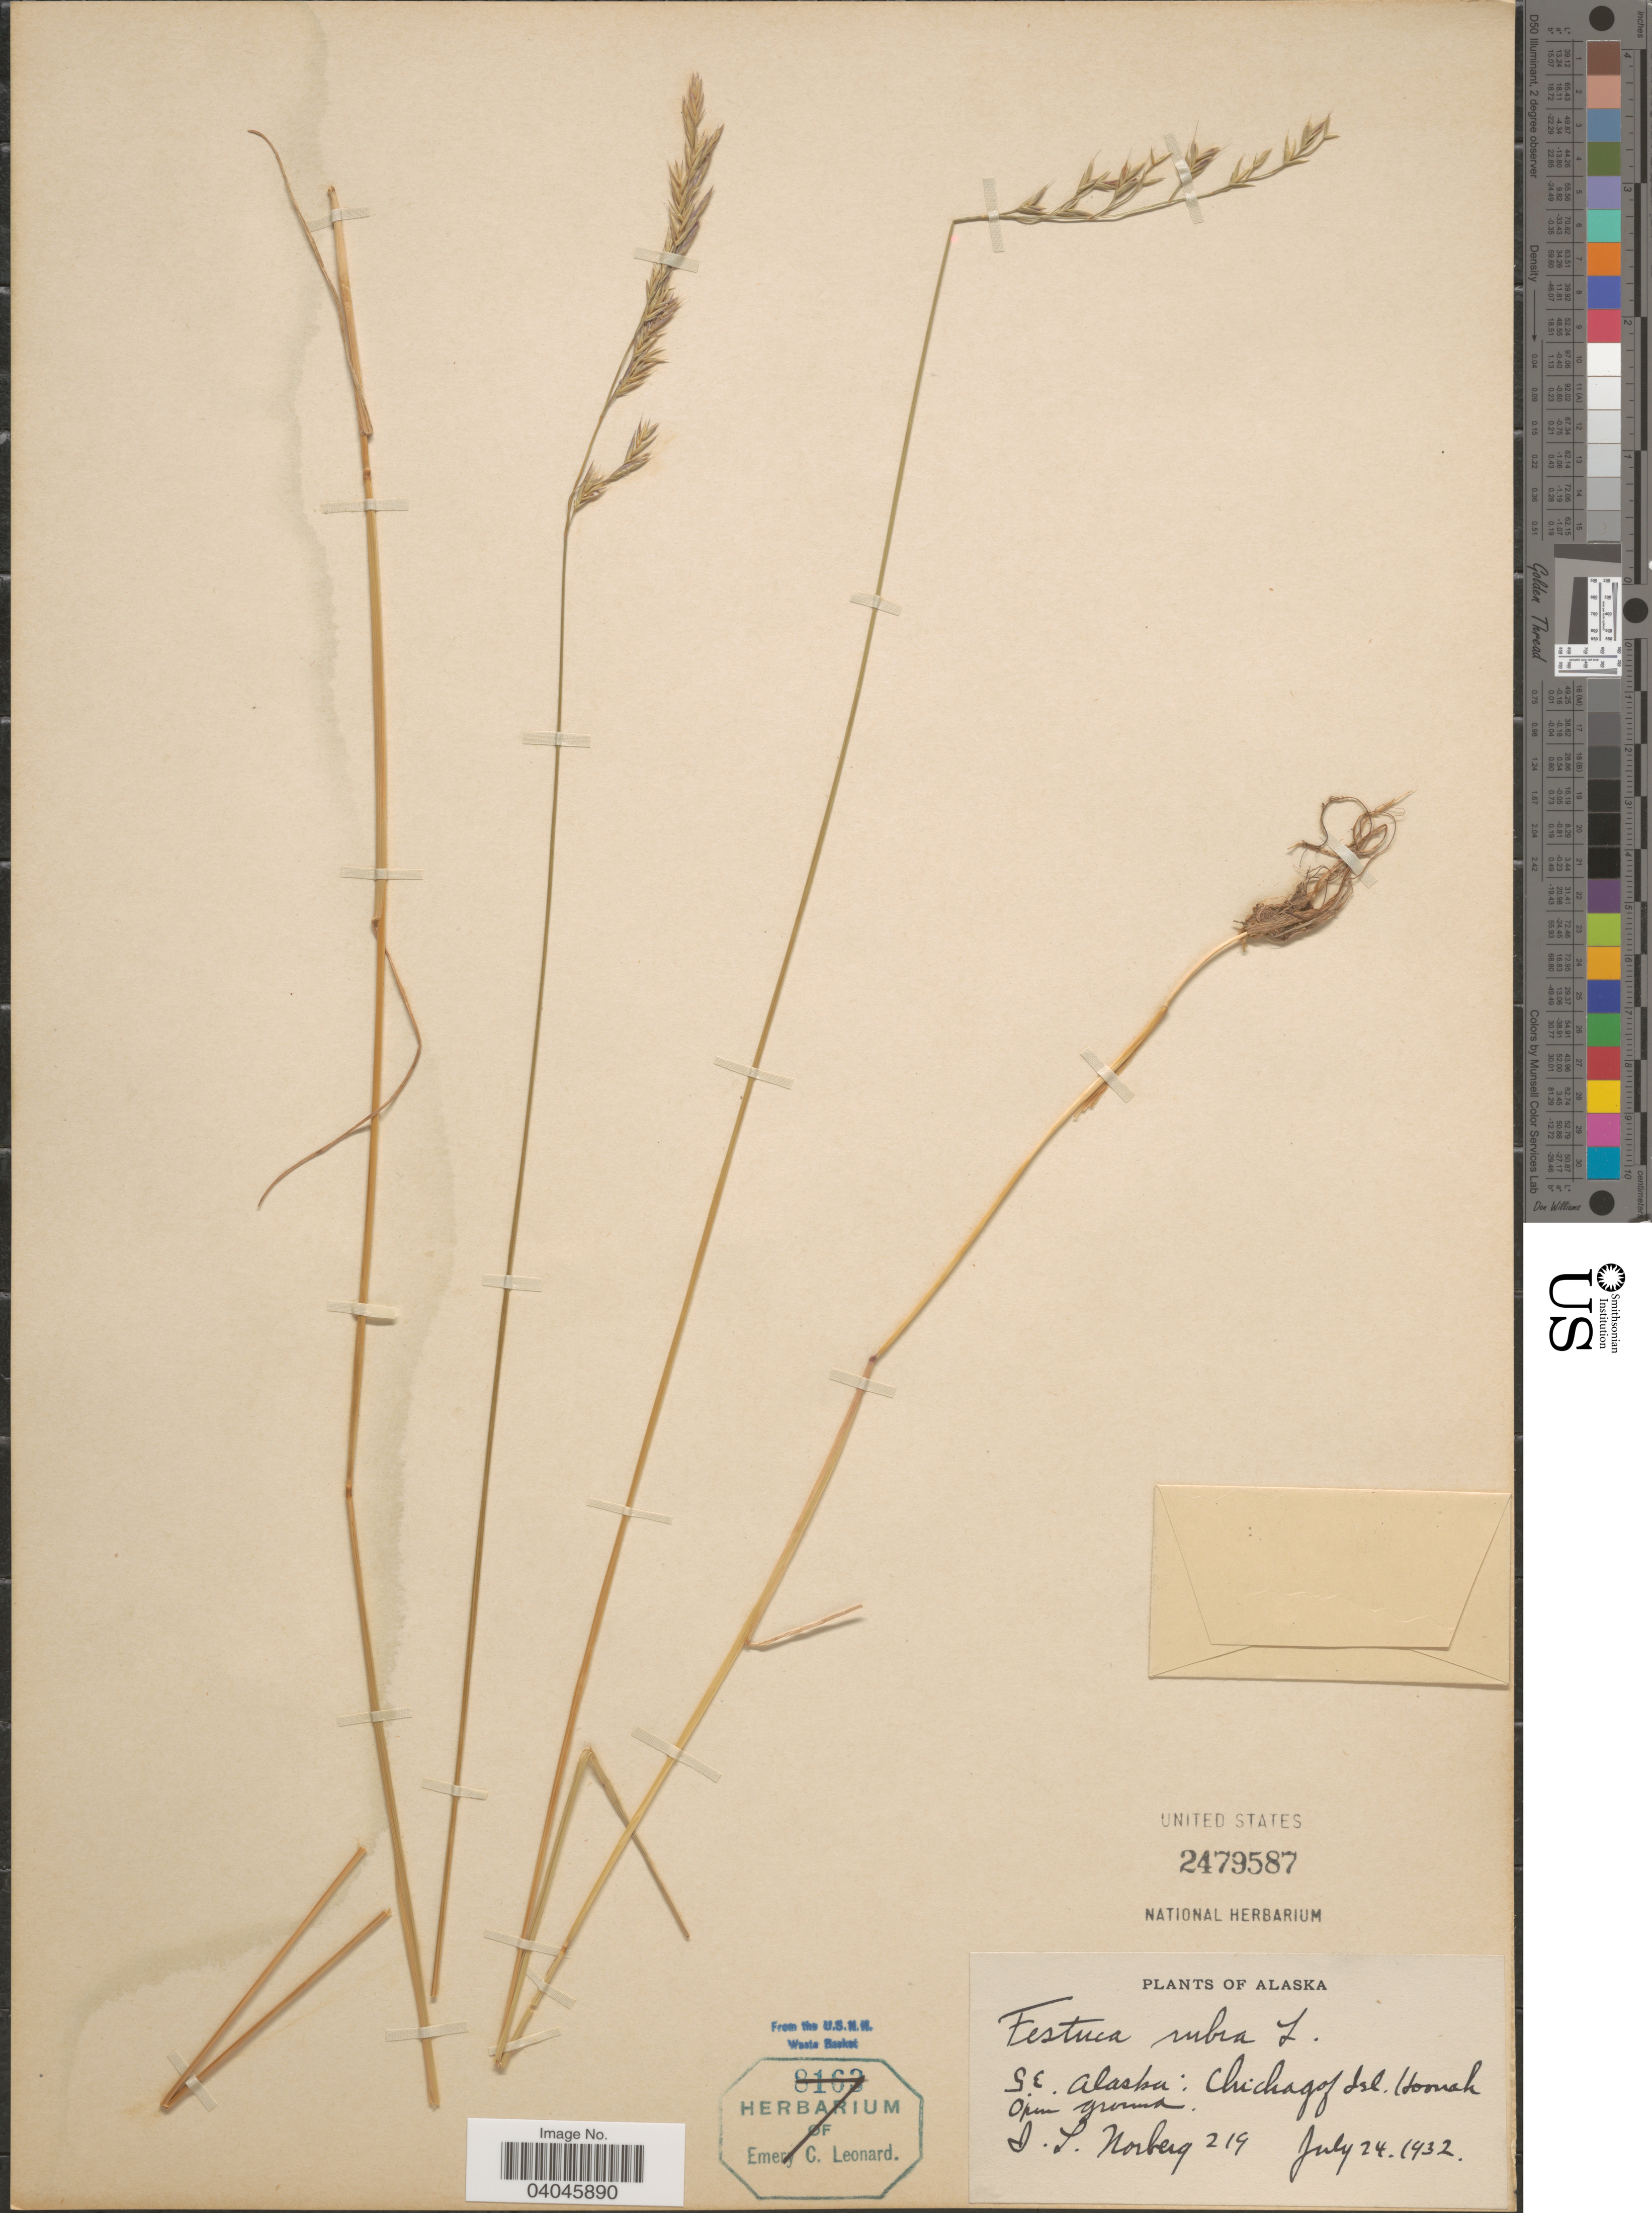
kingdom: Plantae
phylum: Tracheophyta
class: Liliopsida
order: Poales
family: Poaceae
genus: Festuca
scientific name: Festuca rubra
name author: L.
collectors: I. Norberg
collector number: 219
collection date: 1932-07-24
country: United States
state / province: Alaska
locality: S.E. Alaska: Chichagof Isl. Hoonah Open ground.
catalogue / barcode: US 2479587